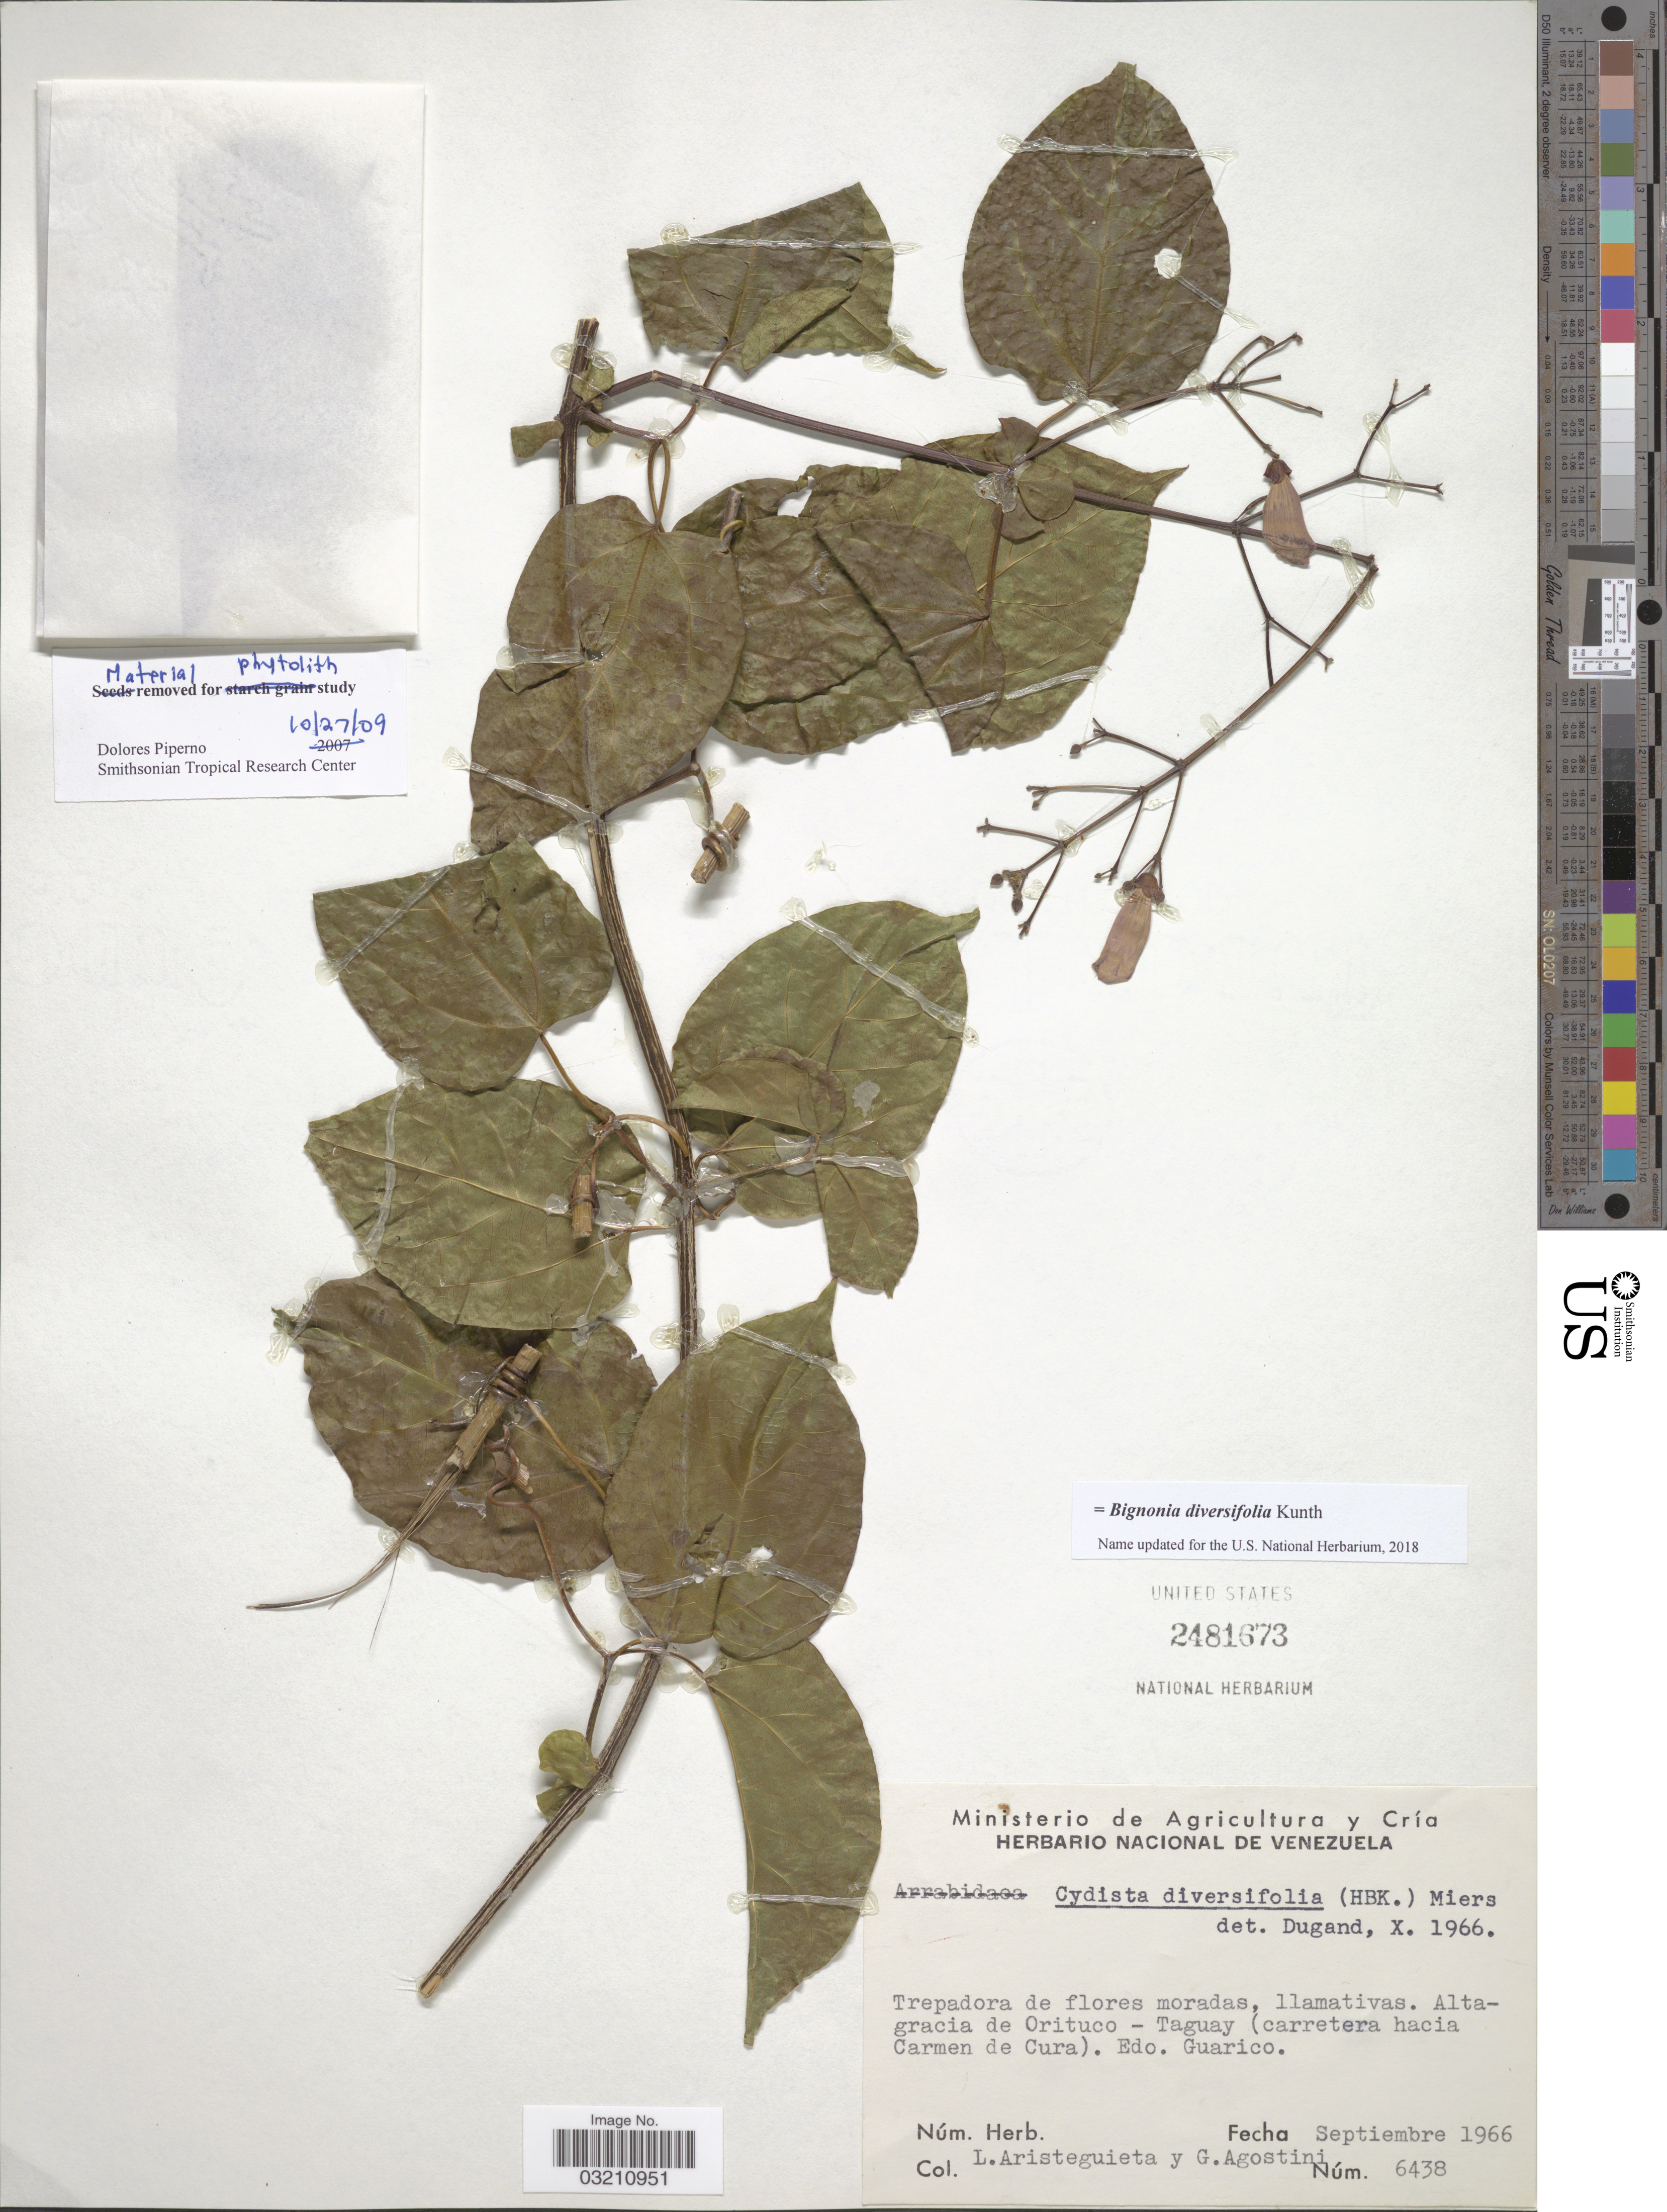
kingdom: Plantae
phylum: Tracheophyta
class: Magnoliopsida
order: Lamiales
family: Bignoniaceae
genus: Bignonia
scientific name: Bignonia diversifolia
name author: Kunth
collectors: L. Aristeguieta & G. Agostini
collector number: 6438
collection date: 1966-09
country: Venezuela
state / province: Guárico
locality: Altagracia de Orituco - Taguay (carretera hacia Carmen de Cura).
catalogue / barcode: US 2481673